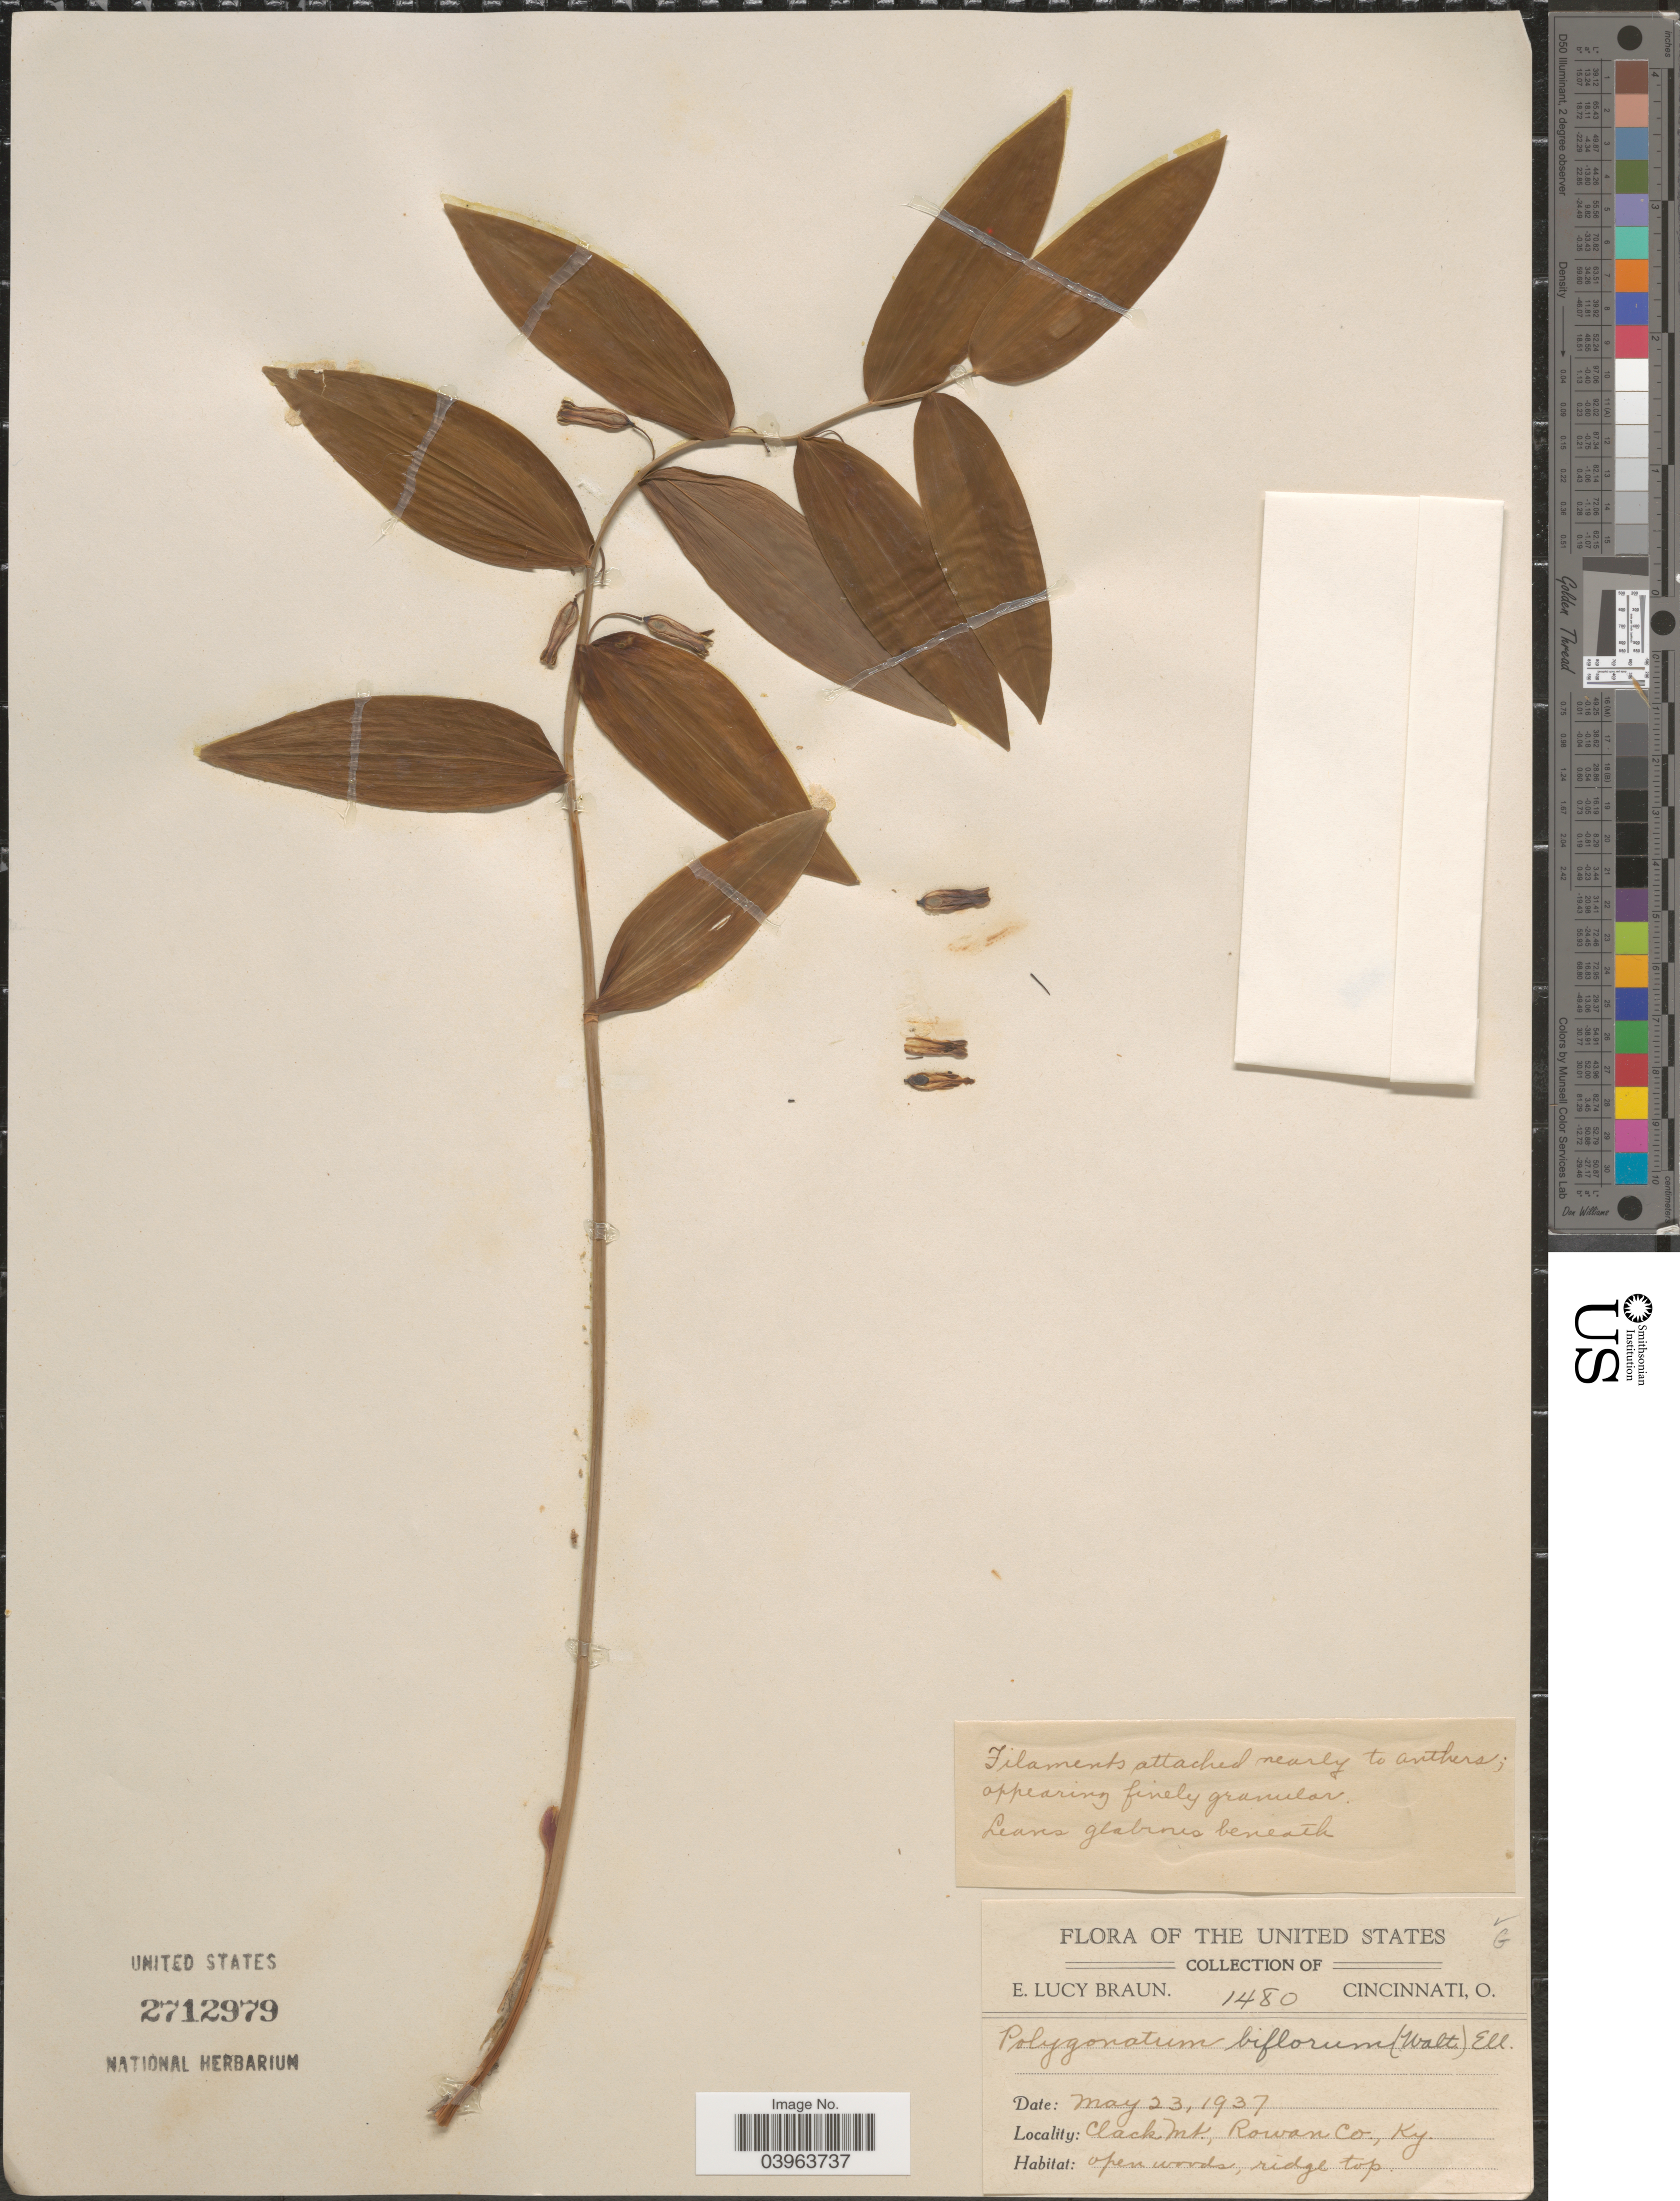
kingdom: Plantae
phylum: Tracheophyta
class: Liliopsida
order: Asparagales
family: Asparagaceae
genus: Polygonatum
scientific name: Polygonatum biflorum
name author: (Walter) Elliott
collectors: E. L. Braun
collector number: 1480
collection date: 1937-05-23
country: United States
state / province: Kentucky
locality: Clack Mt., Rowan Co.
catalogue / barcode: US 2712979